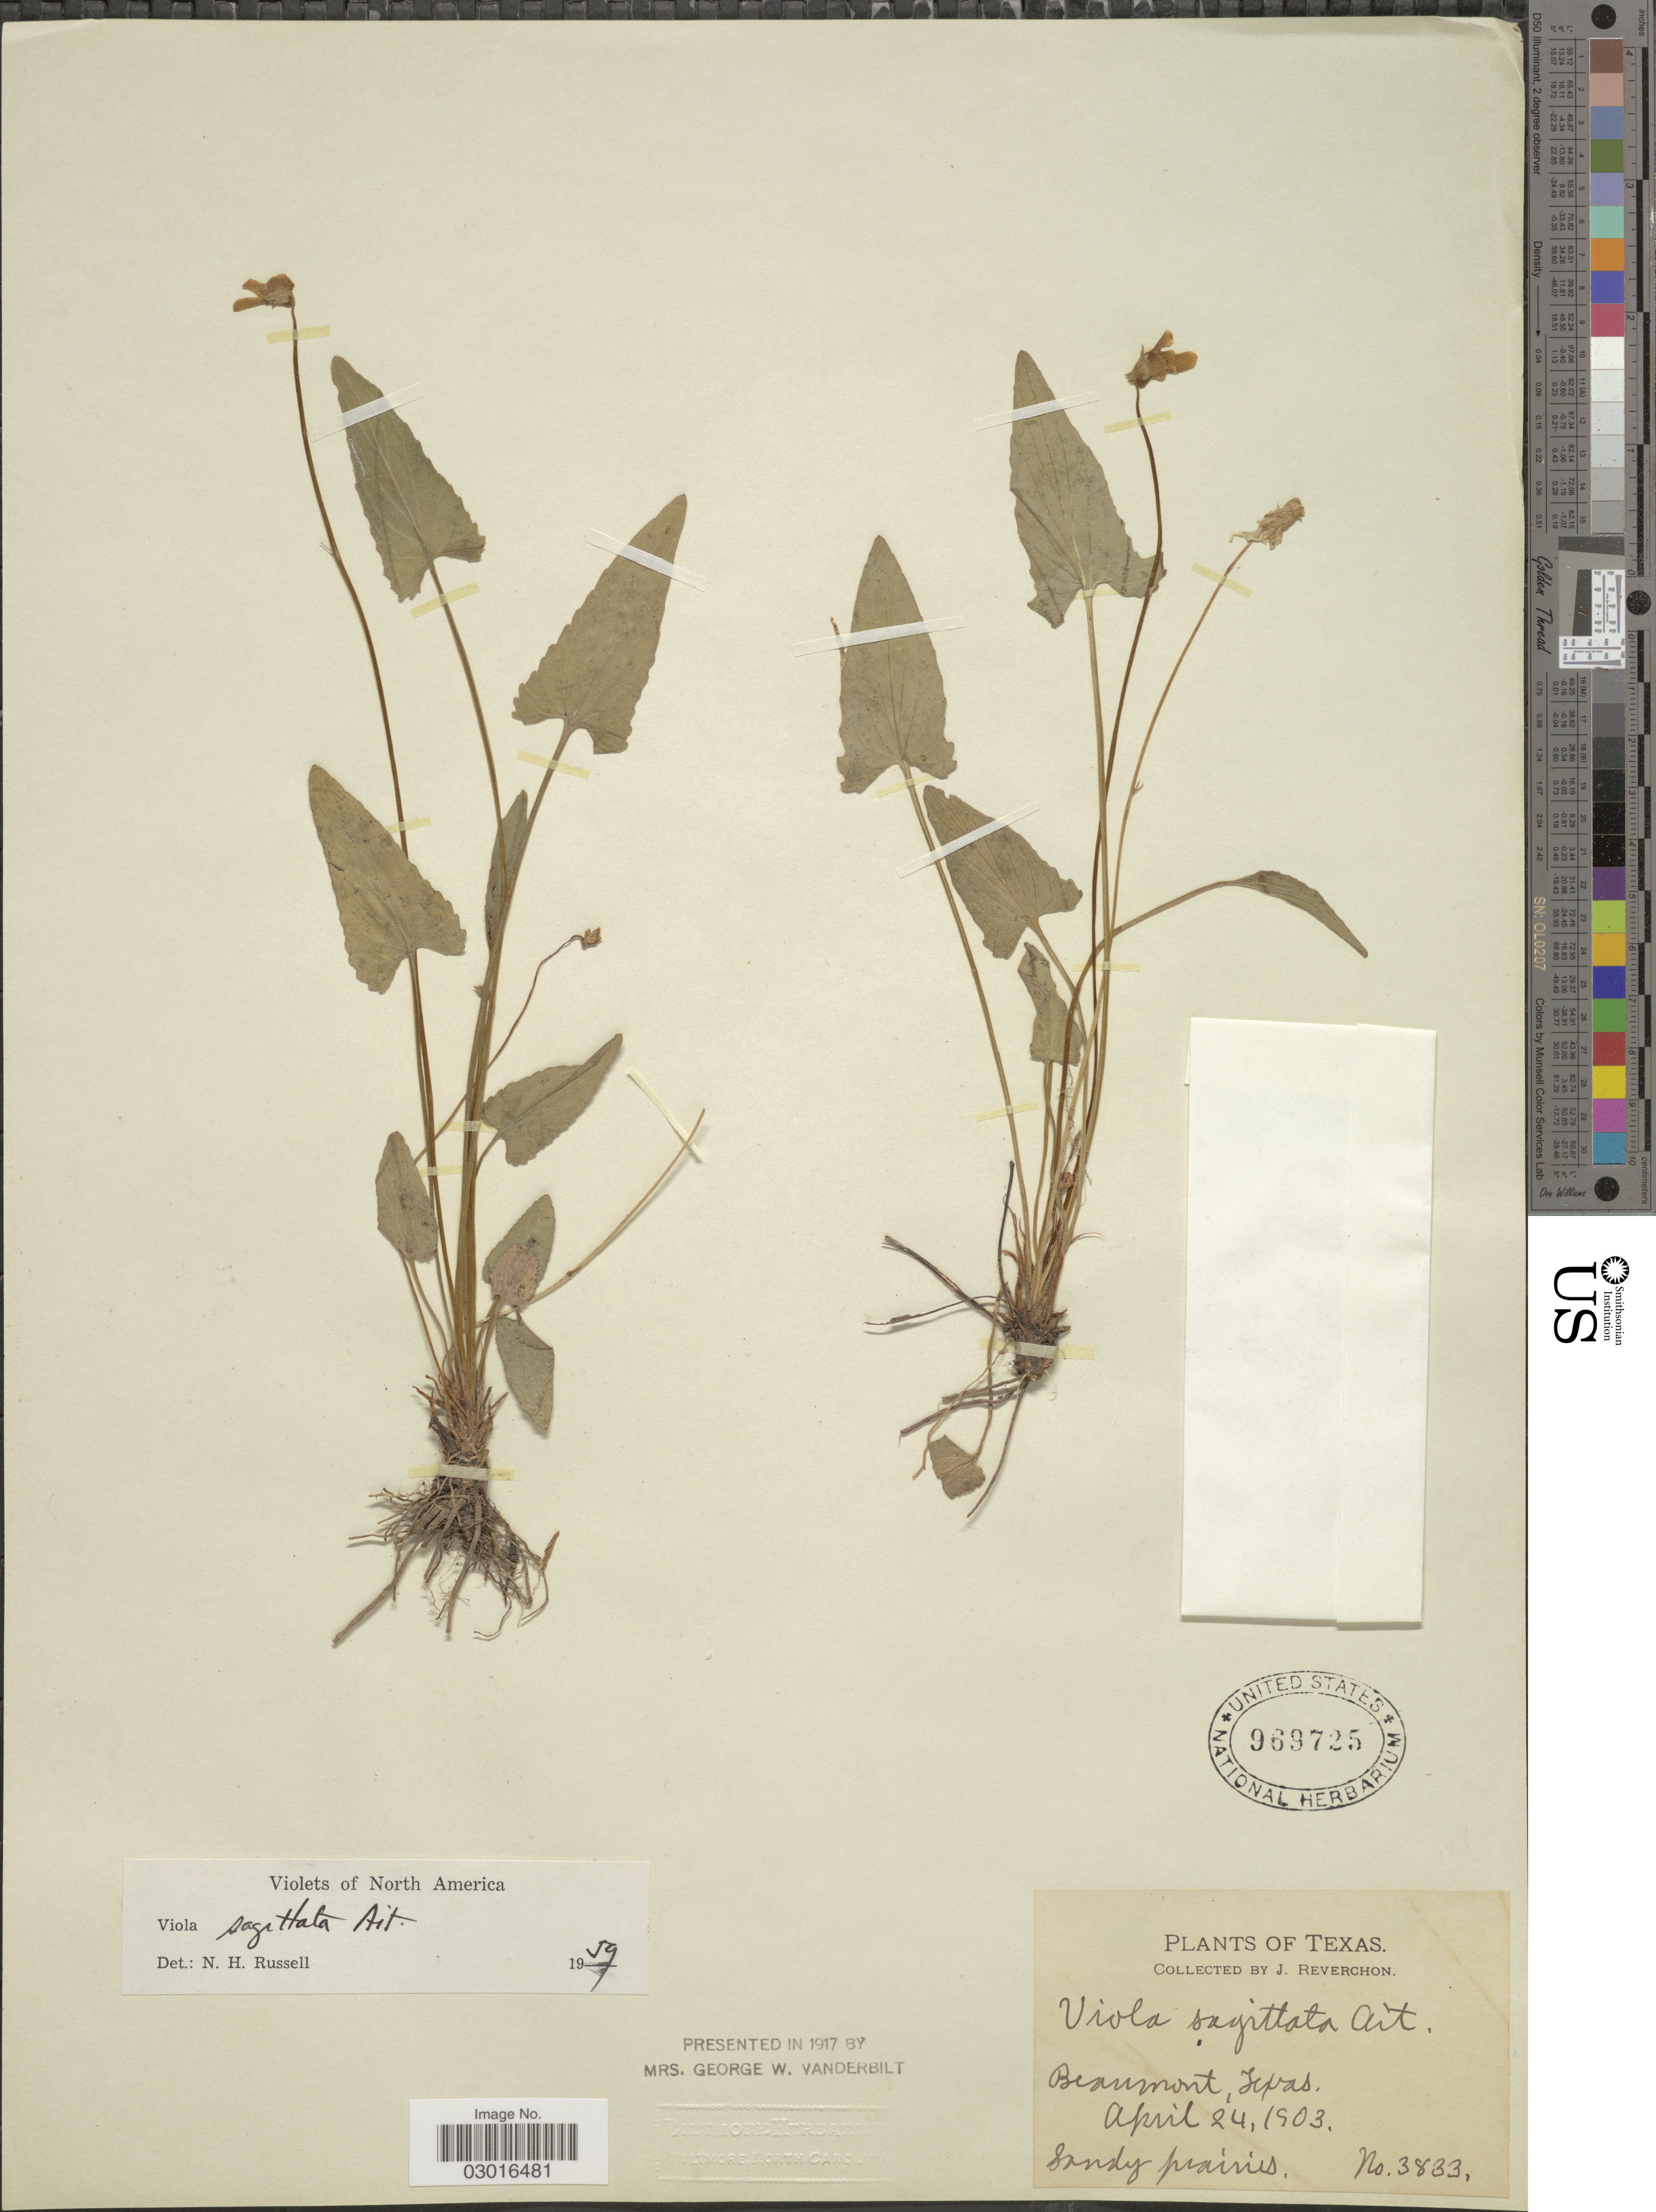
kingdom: Plantae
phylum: Tracheophyta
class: Magnoliopsida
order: Malpighiales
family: Violaceae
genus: Viola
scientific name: Viola sagittata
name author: Aiton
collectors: J. Reverchon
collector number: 3833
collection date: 1903-04-24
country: United States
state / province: Texas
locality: Beaumont.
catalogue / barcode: US 969725